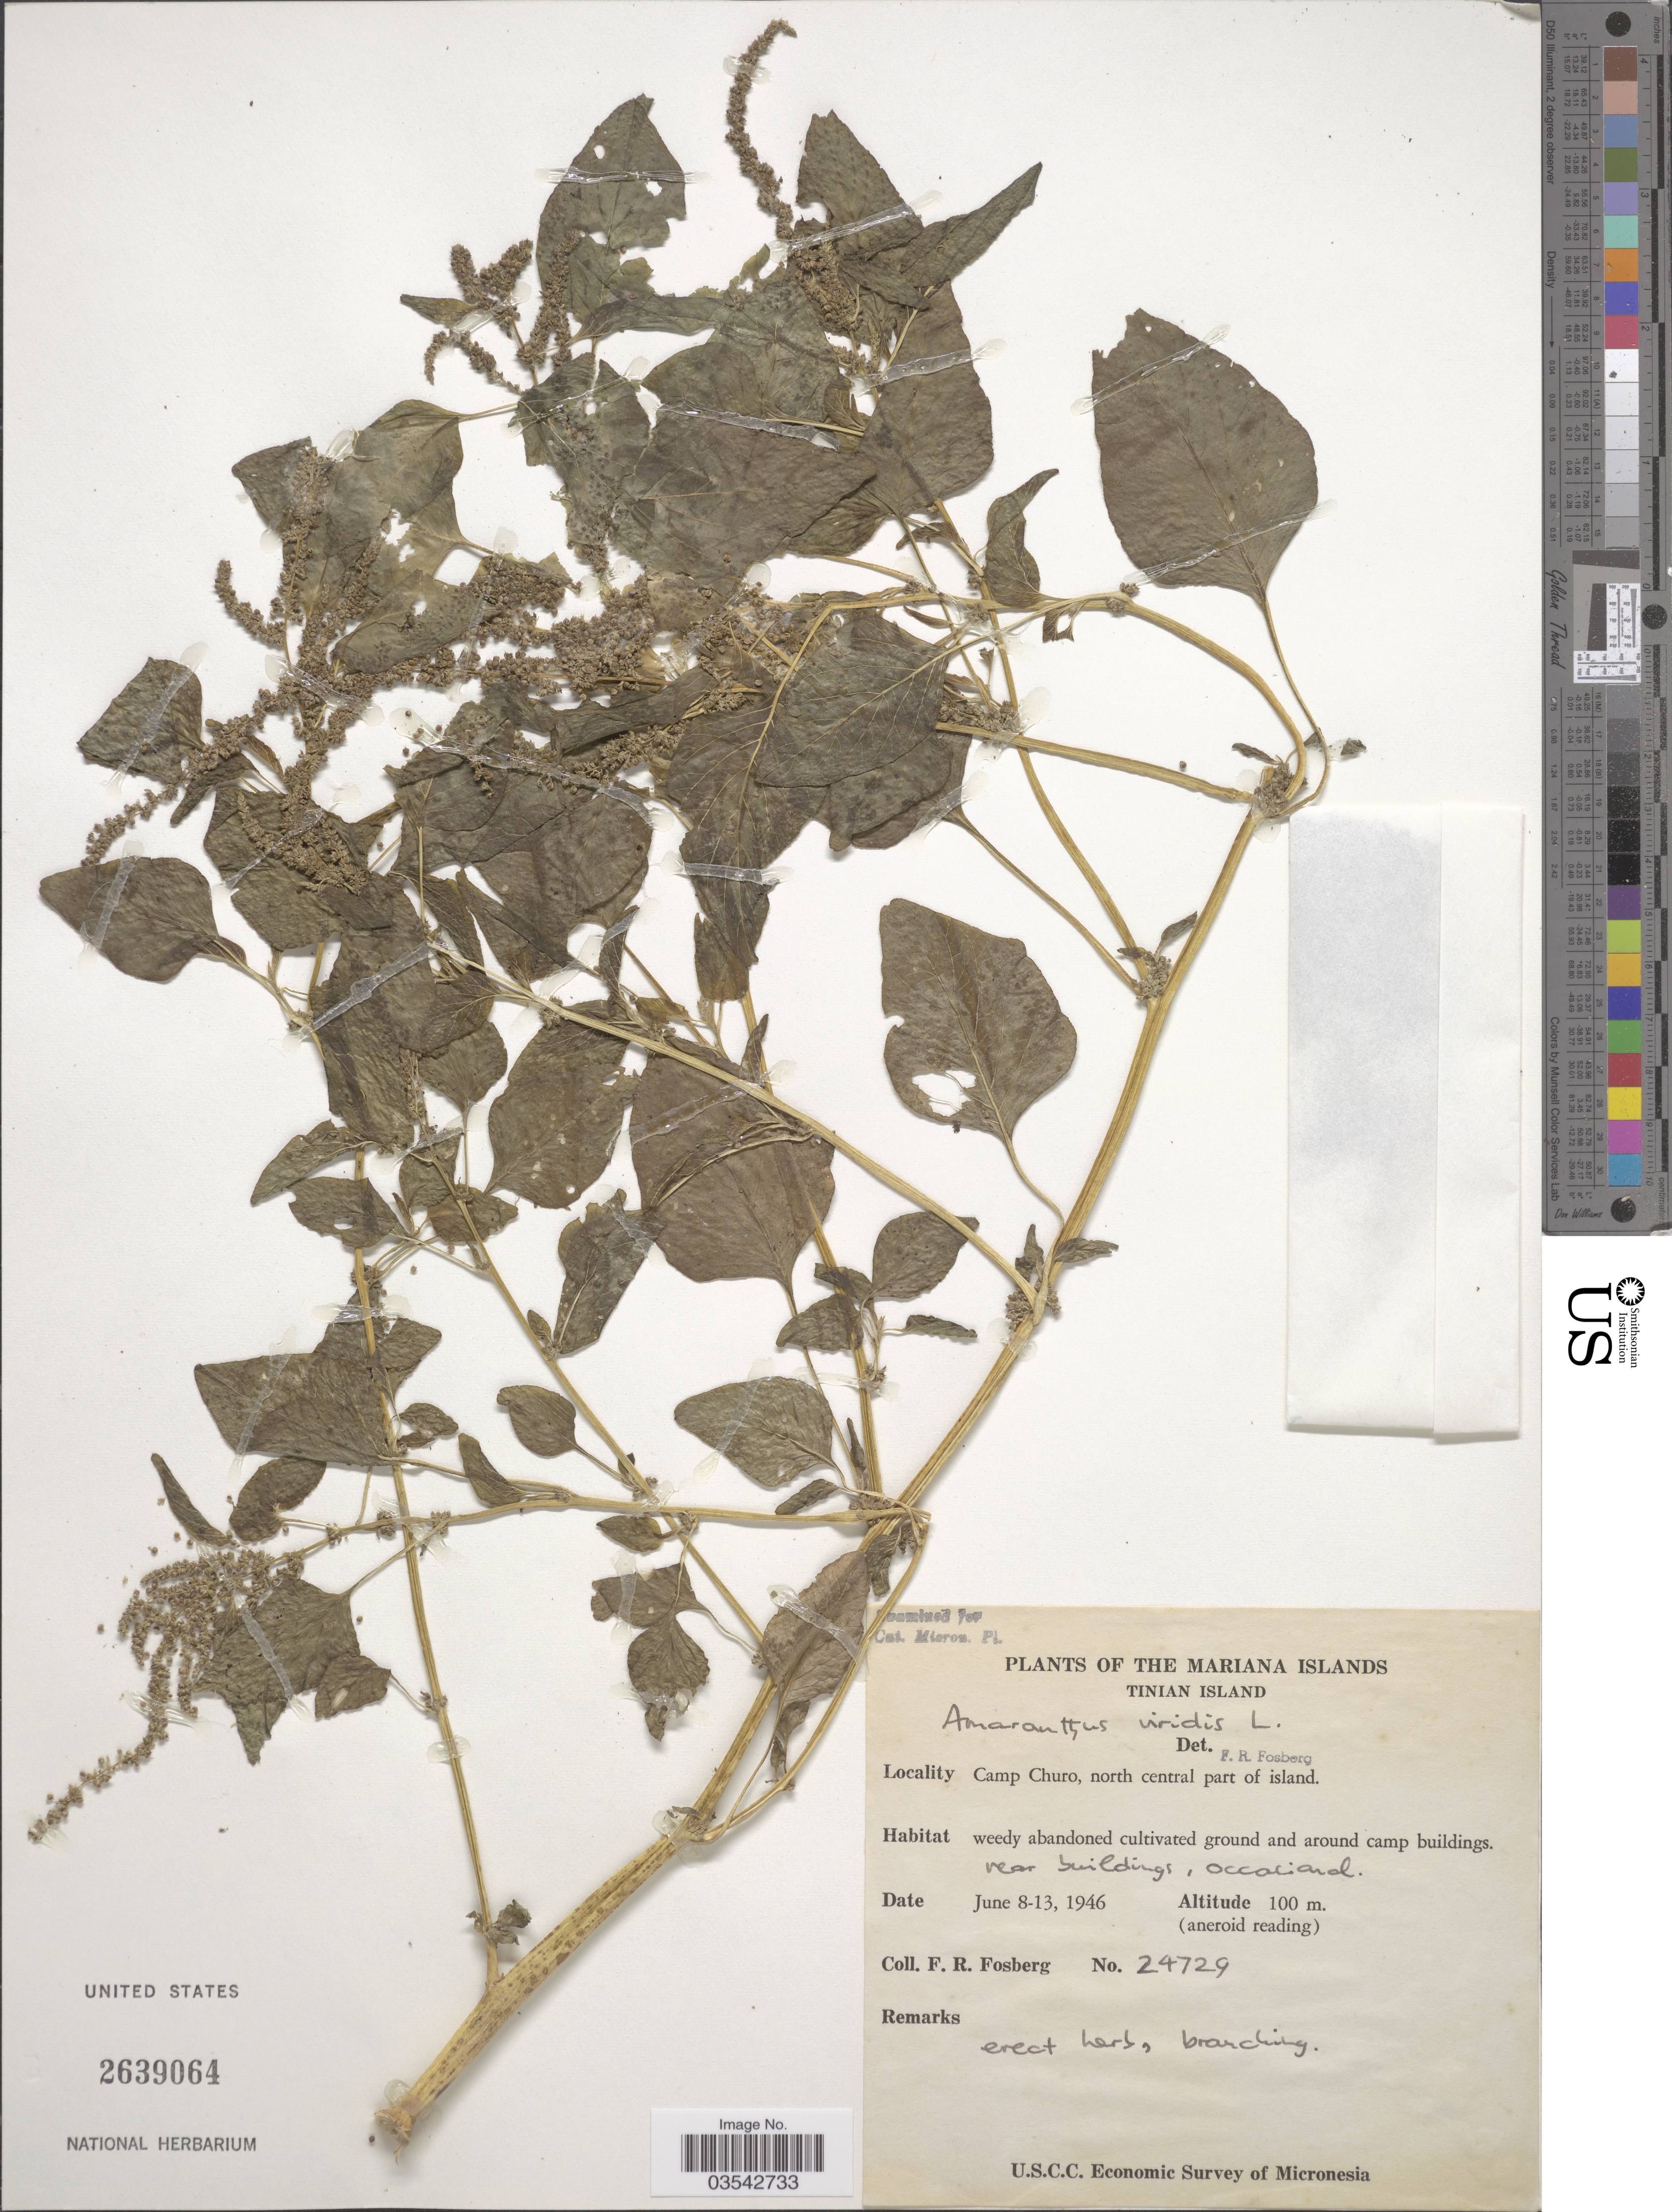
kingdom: Plantae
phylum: Tracheophyta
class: Magnoliopsida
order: Caryophyllales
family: Amaranthaceae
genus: Amaranthus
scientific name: Amaranthus viridis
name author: L.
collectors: F. R. Fosberg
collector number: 24729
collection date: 1946-06-08/1946-06-13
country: Northern Mariana Islands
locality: The Mariana Islands. Tinian Island. Camp Churo, north central part of island.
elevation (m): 100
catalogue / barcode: US 2639064